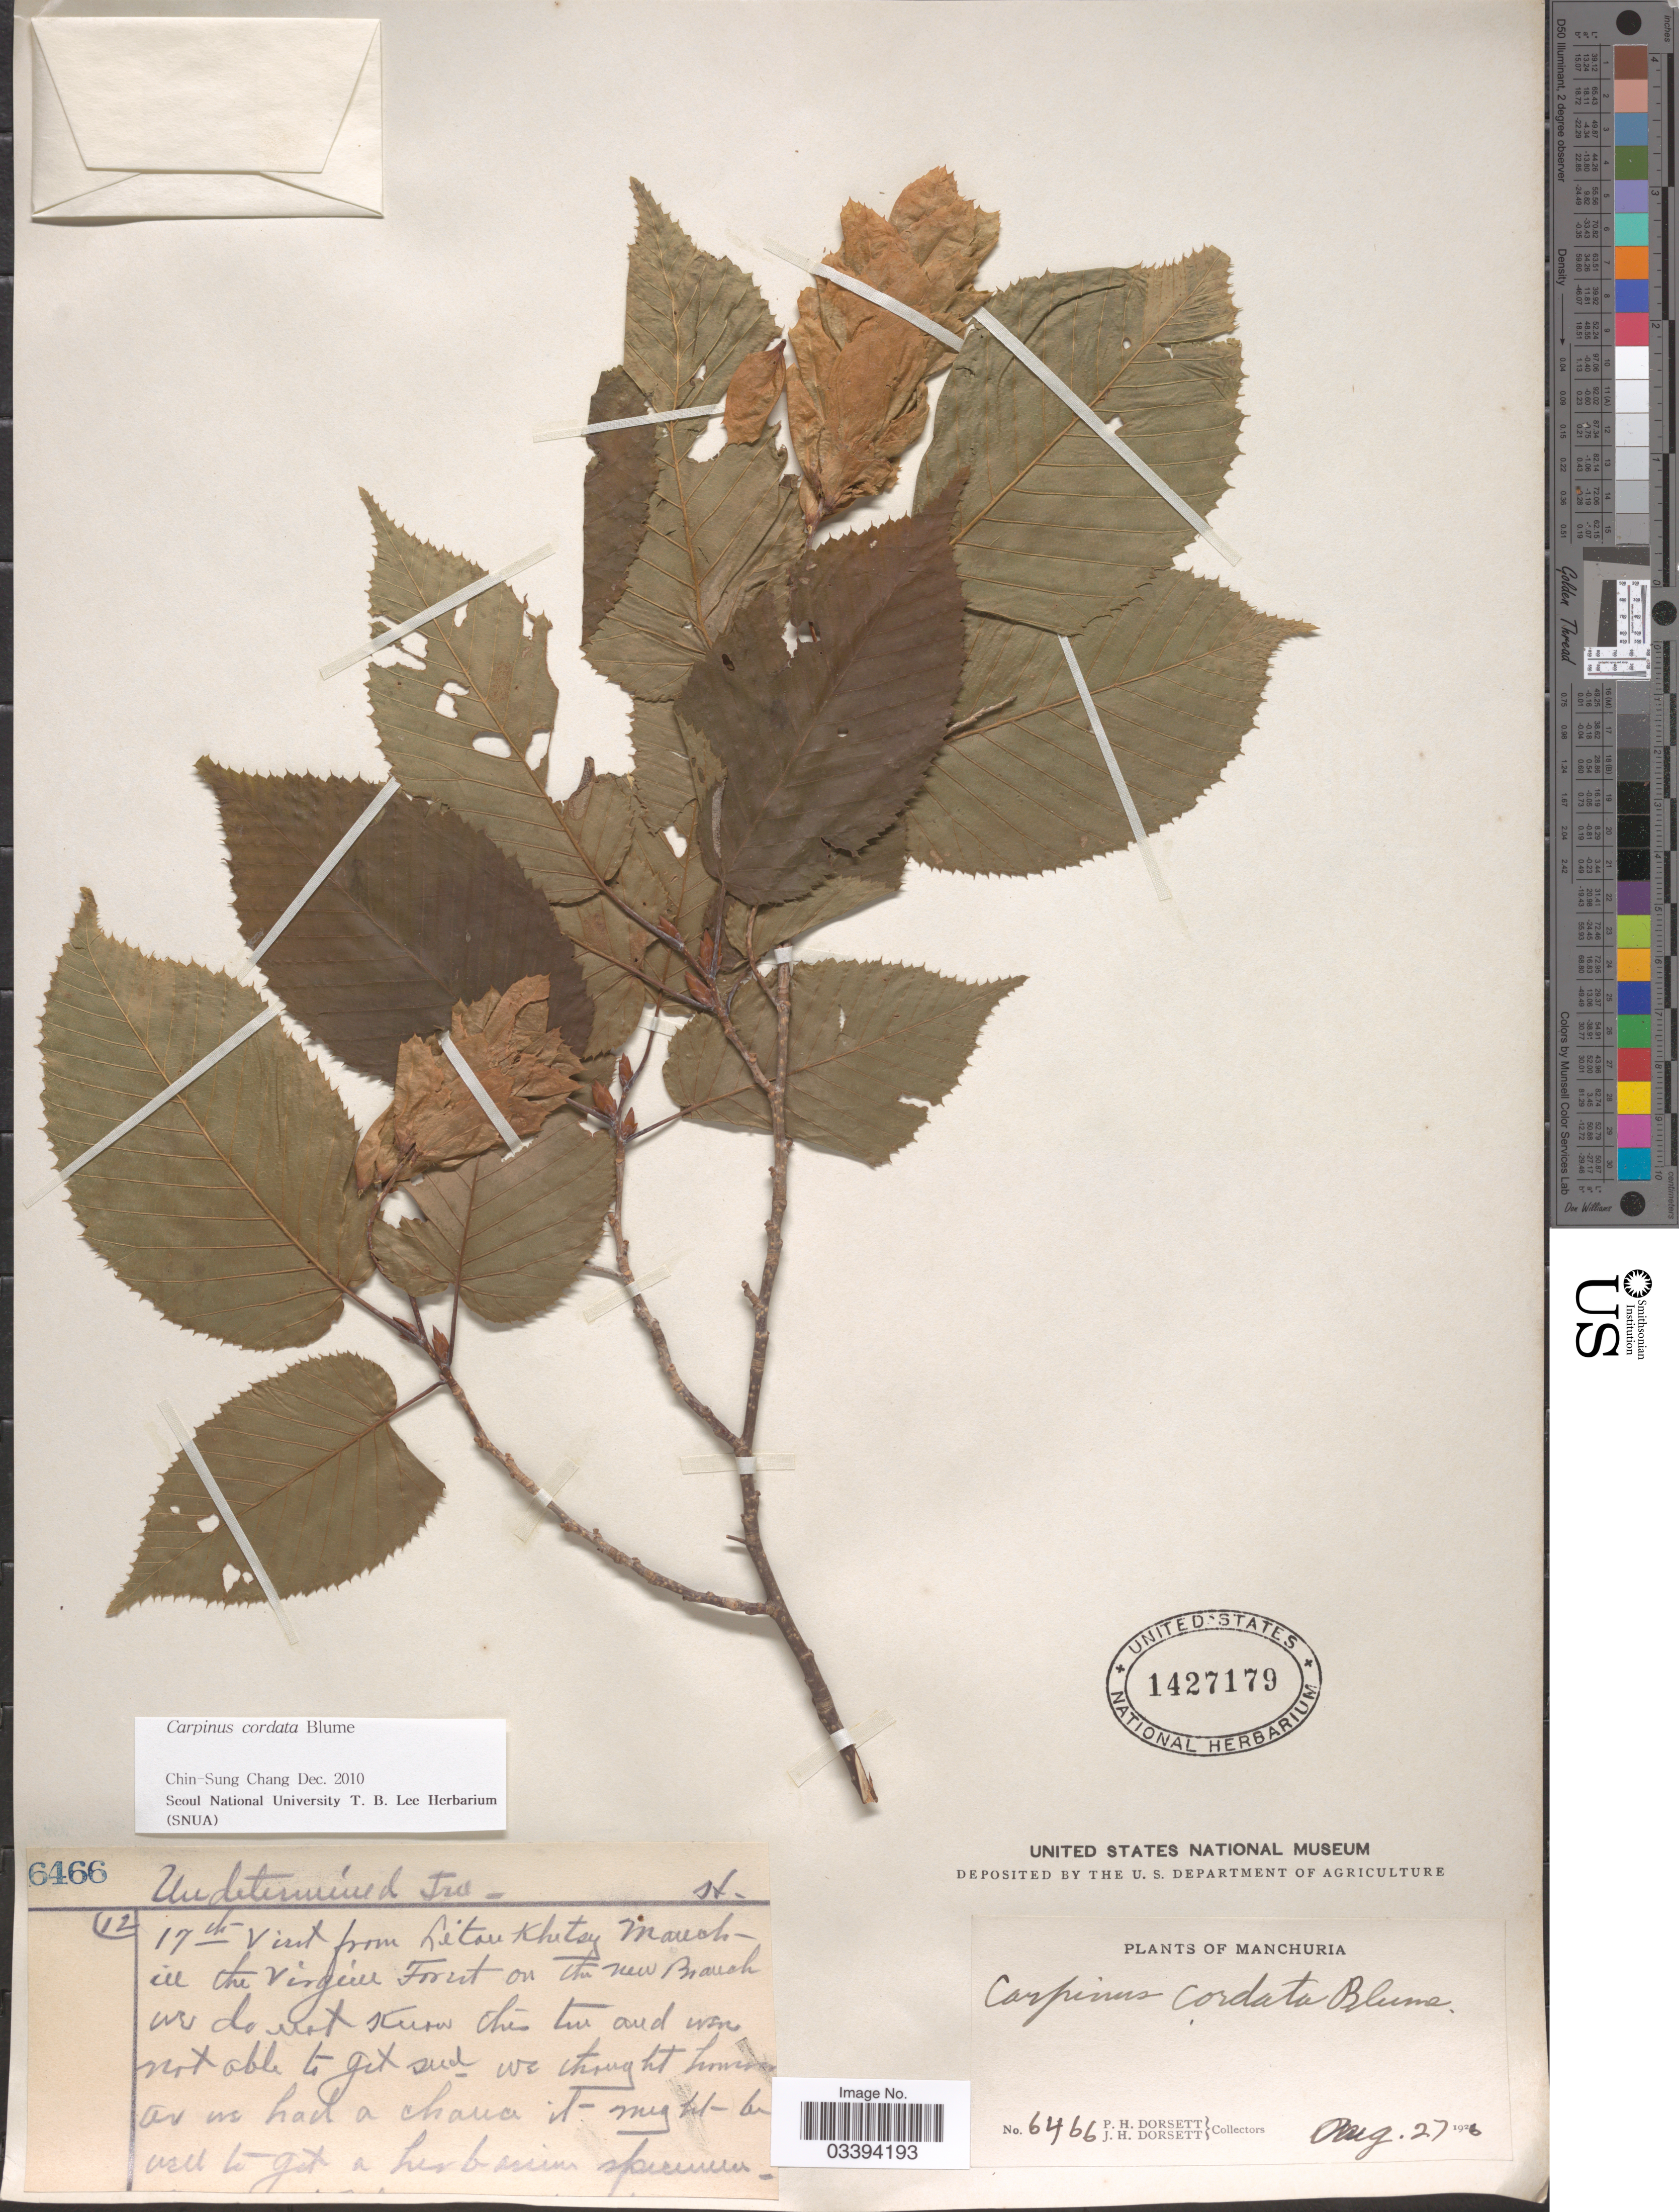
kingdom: Plantae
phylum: Tracheophyta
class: Magnoliopsida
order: Fagales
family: Betulaceae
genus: Carpinus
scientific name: Carpinus cordata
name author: Blume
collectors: P. H. Dorsett & J. Dorsett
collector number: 6466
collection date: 1926-08-27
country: China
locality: Manchuria.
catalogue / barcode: US 1427179